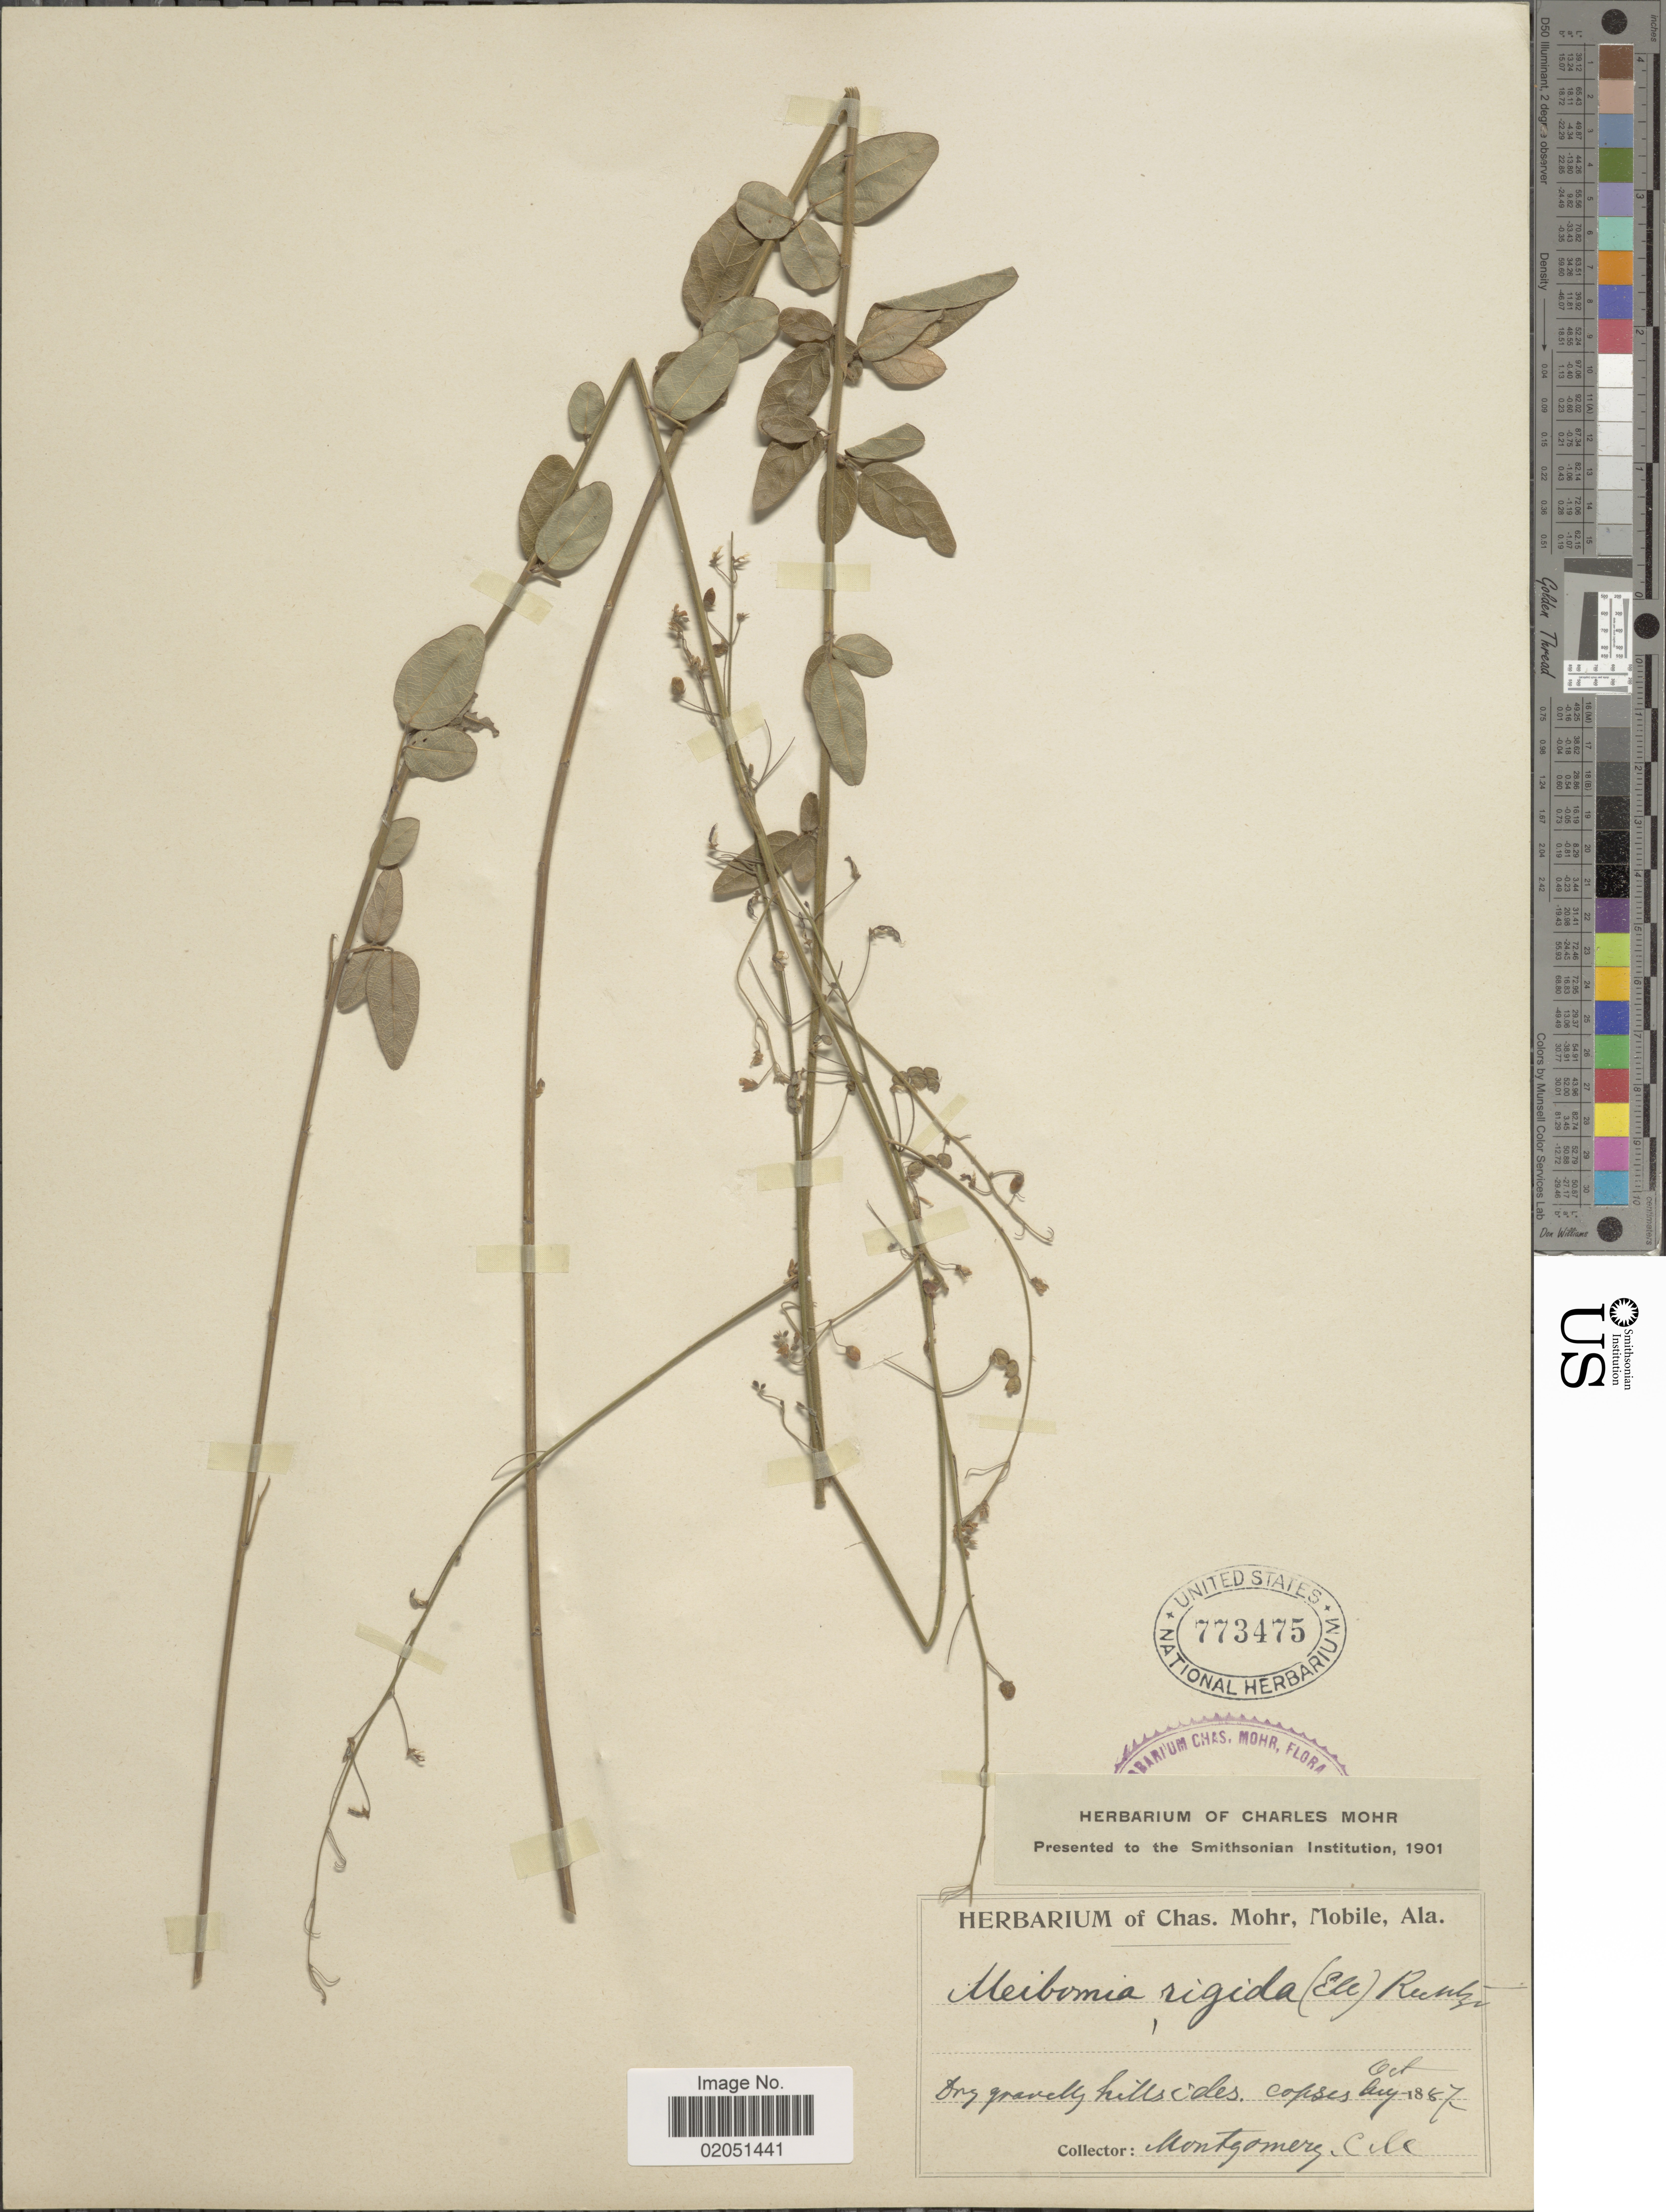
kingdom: Plantae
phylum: Tracheophyta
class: Magnoliopsida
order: Fabales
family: Fabaceae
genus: Desmodium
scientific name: Desmodium rigidum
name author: (Elliott) DC.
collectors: C. T. Mohr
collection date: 1887-10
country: United States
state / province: Alabama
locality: Montgomery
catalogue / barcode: US 773475